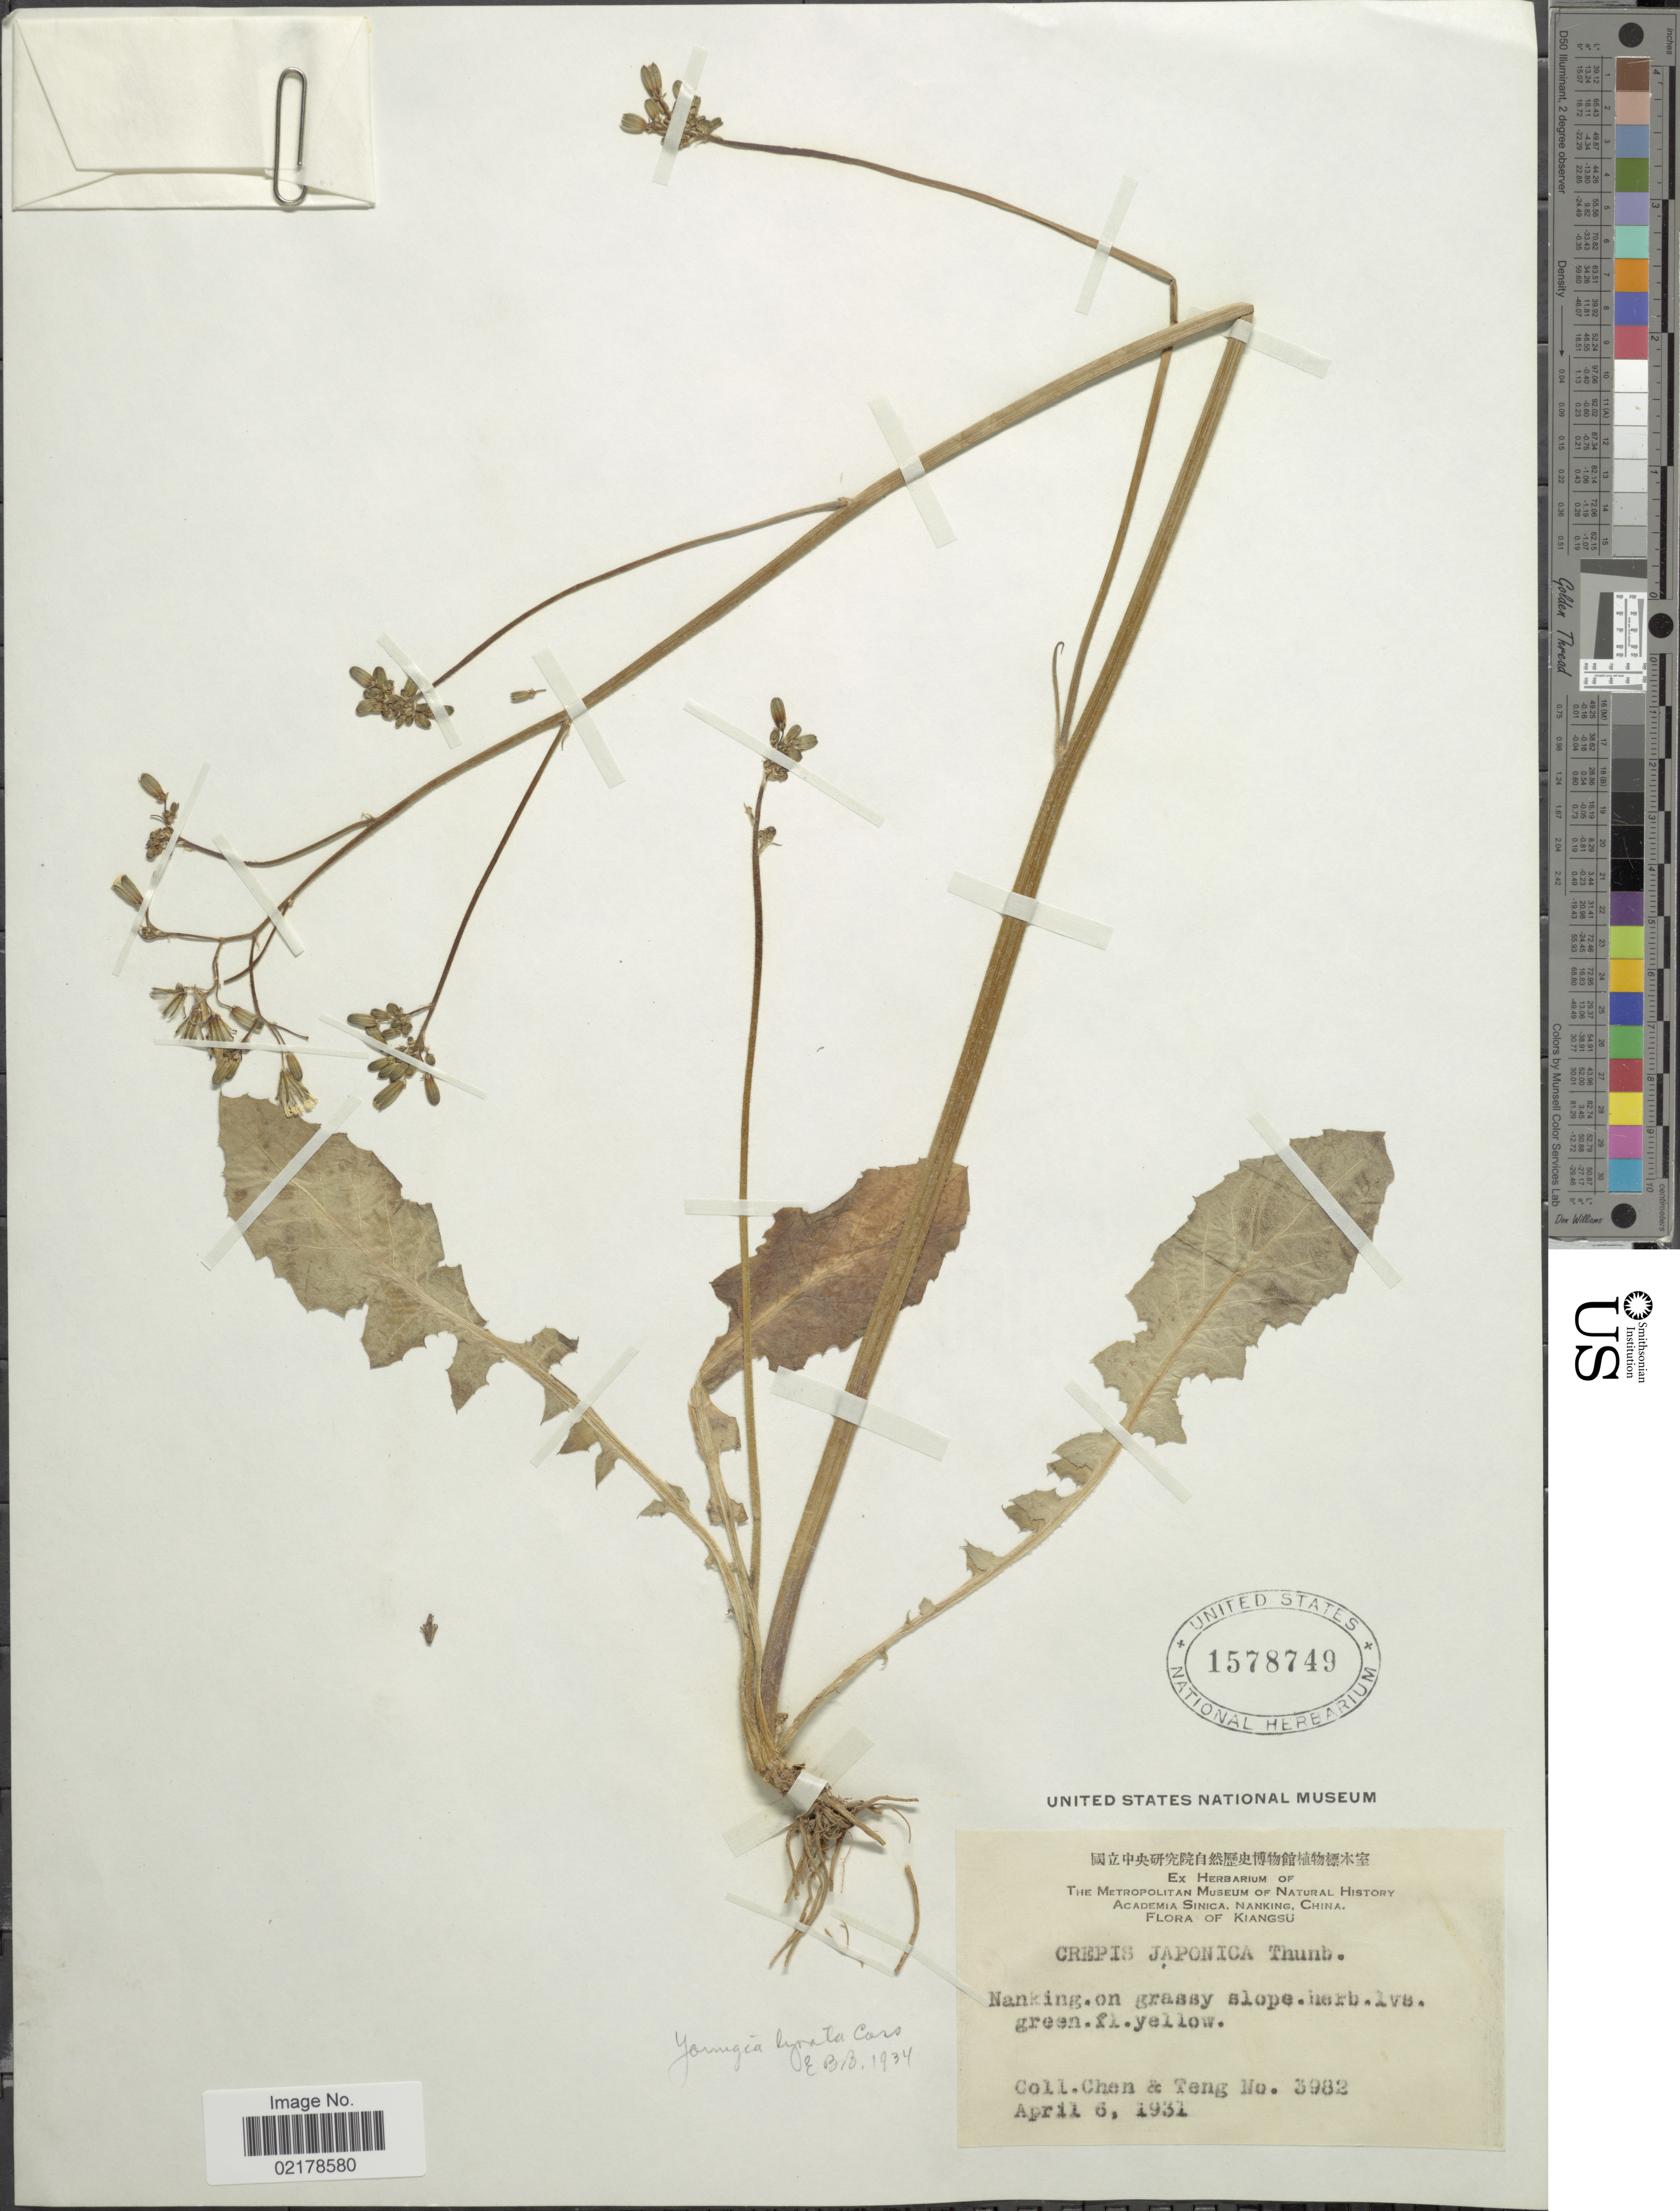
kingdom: Plantae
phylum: Tracheophyta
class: Magnoliopsida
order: Asterales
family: Asteraceae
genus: Youngia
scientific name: Youngia japonica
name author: (L.) DC.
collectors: -- Chen & -. Teng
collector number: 3982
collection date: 1931-04-06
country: China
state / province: Jiangsu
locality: Nanking on grassy slope, Kiangsu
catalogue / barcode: US 15787849